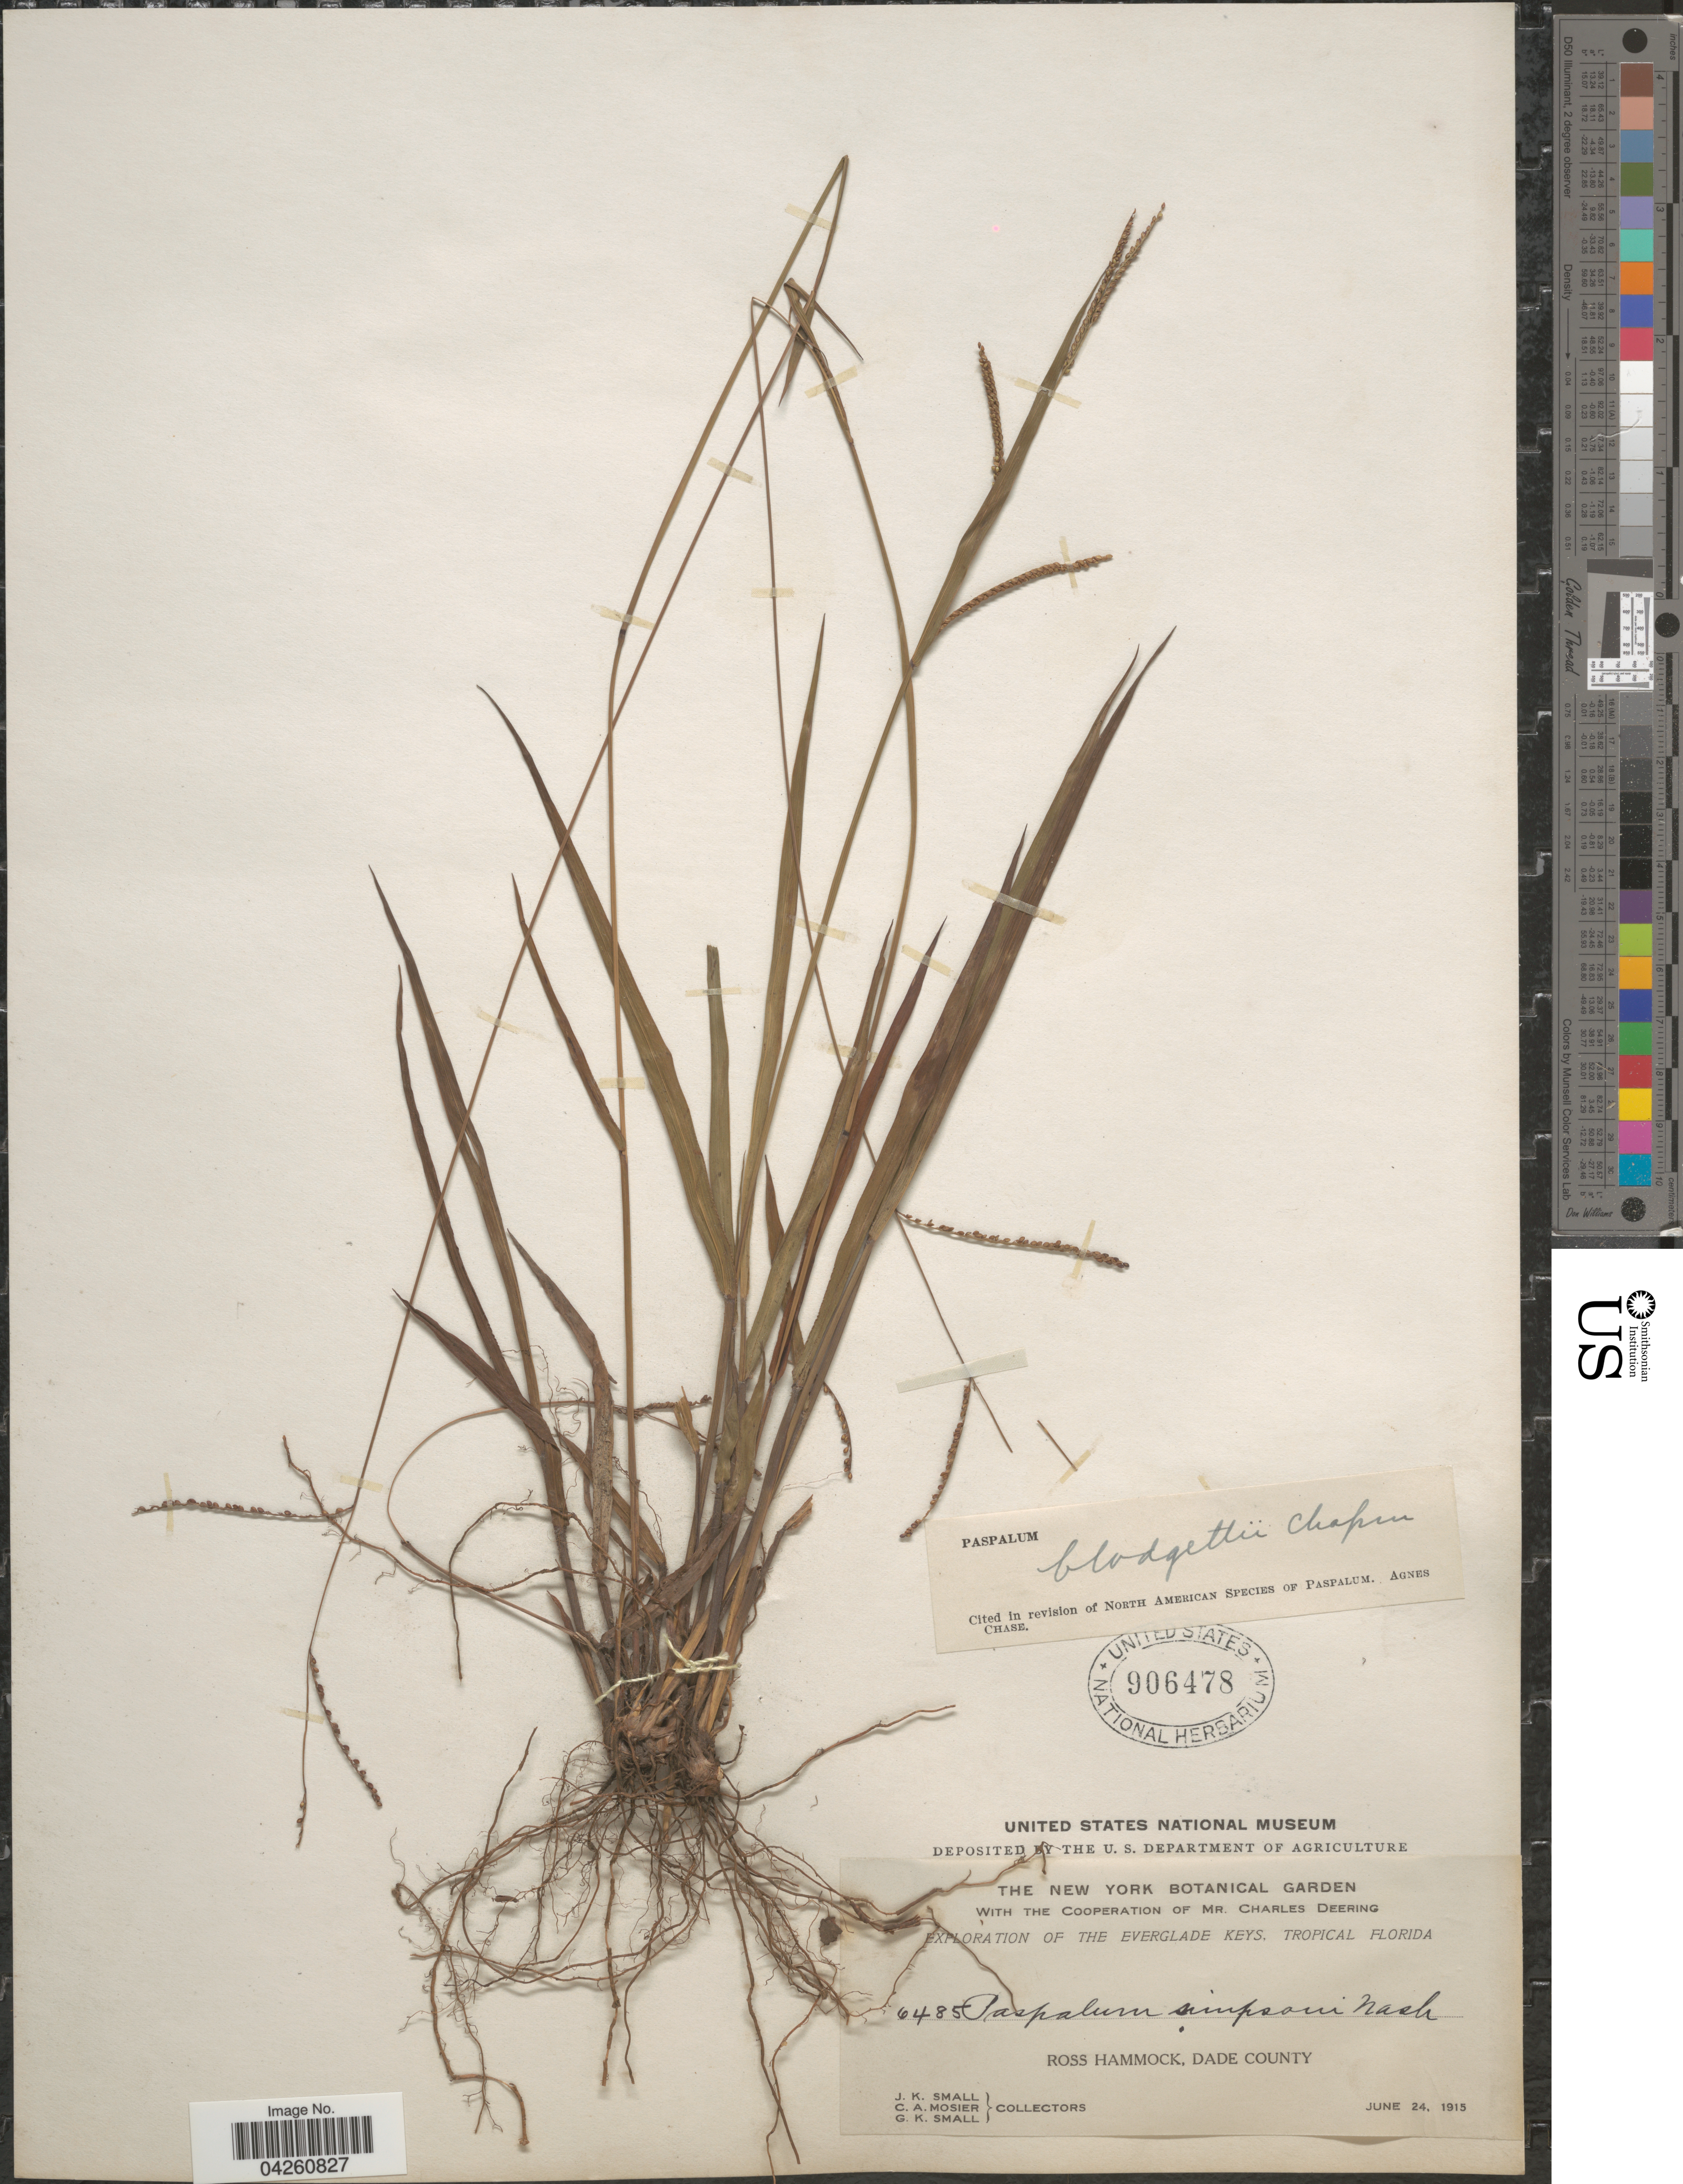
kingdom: Plantae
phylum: Tracheophyta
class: Liliopsida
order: Poales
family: Poaceae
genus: Paspalum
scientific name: Paspalum blodgettii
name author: Chapm.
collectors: J. K. Small, C. A. Mosier & G. K. Small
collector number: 6485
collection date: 1915-06-24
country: United States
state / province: Florida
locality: Exploration of the Everglade Keys. Tropical Florida. Ross Hammock, Dade County.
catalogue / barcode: US 906478